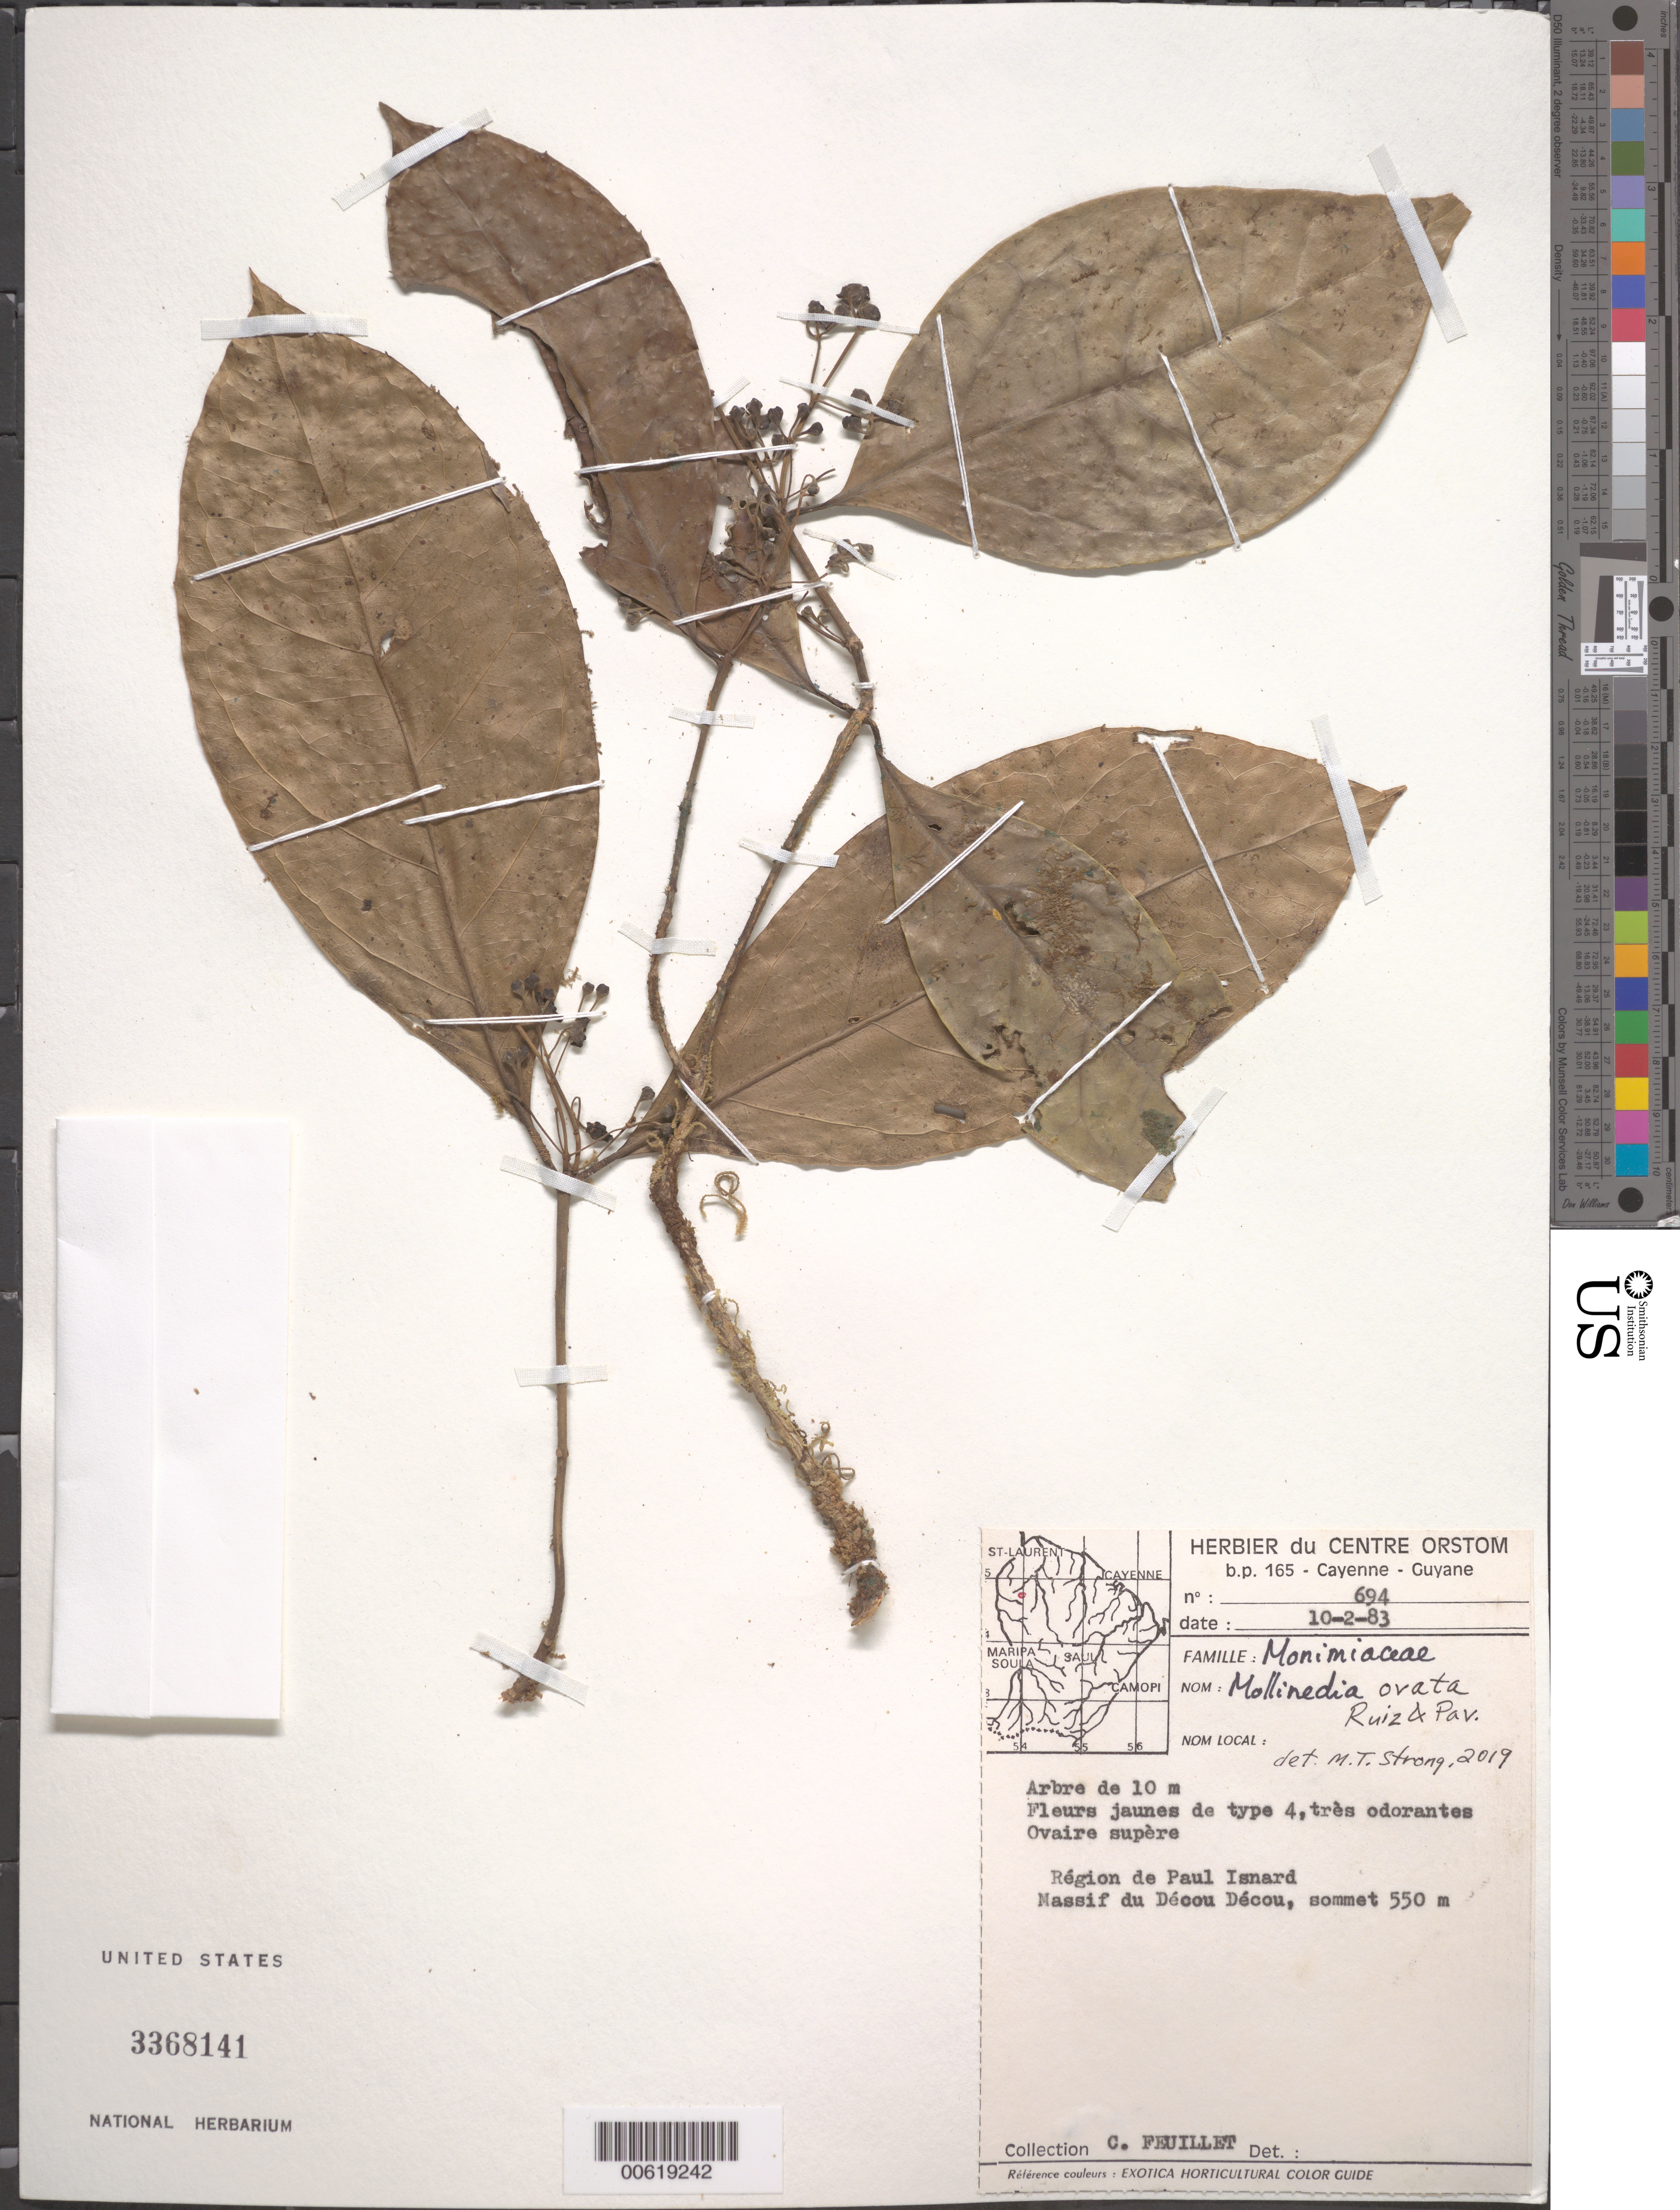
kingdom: Plantae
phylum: Tracheophyta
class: Magnoliopsida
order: Laurales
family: Monimiaceae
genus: Mollinedia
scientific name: Mollinedia ovata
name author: Ruiz & Pav.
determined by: Strong, Mark T., (BOT), Smithsonian Institution - National Museum of Natural History (UNITED STATES)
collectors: C. Feuillet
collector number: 694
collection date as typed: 10-Feb-83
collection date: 1983-02-10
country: French Guiana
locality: Région de Paul Isnard, pied du Décou Décou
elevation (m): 550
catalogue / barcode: US 3368141